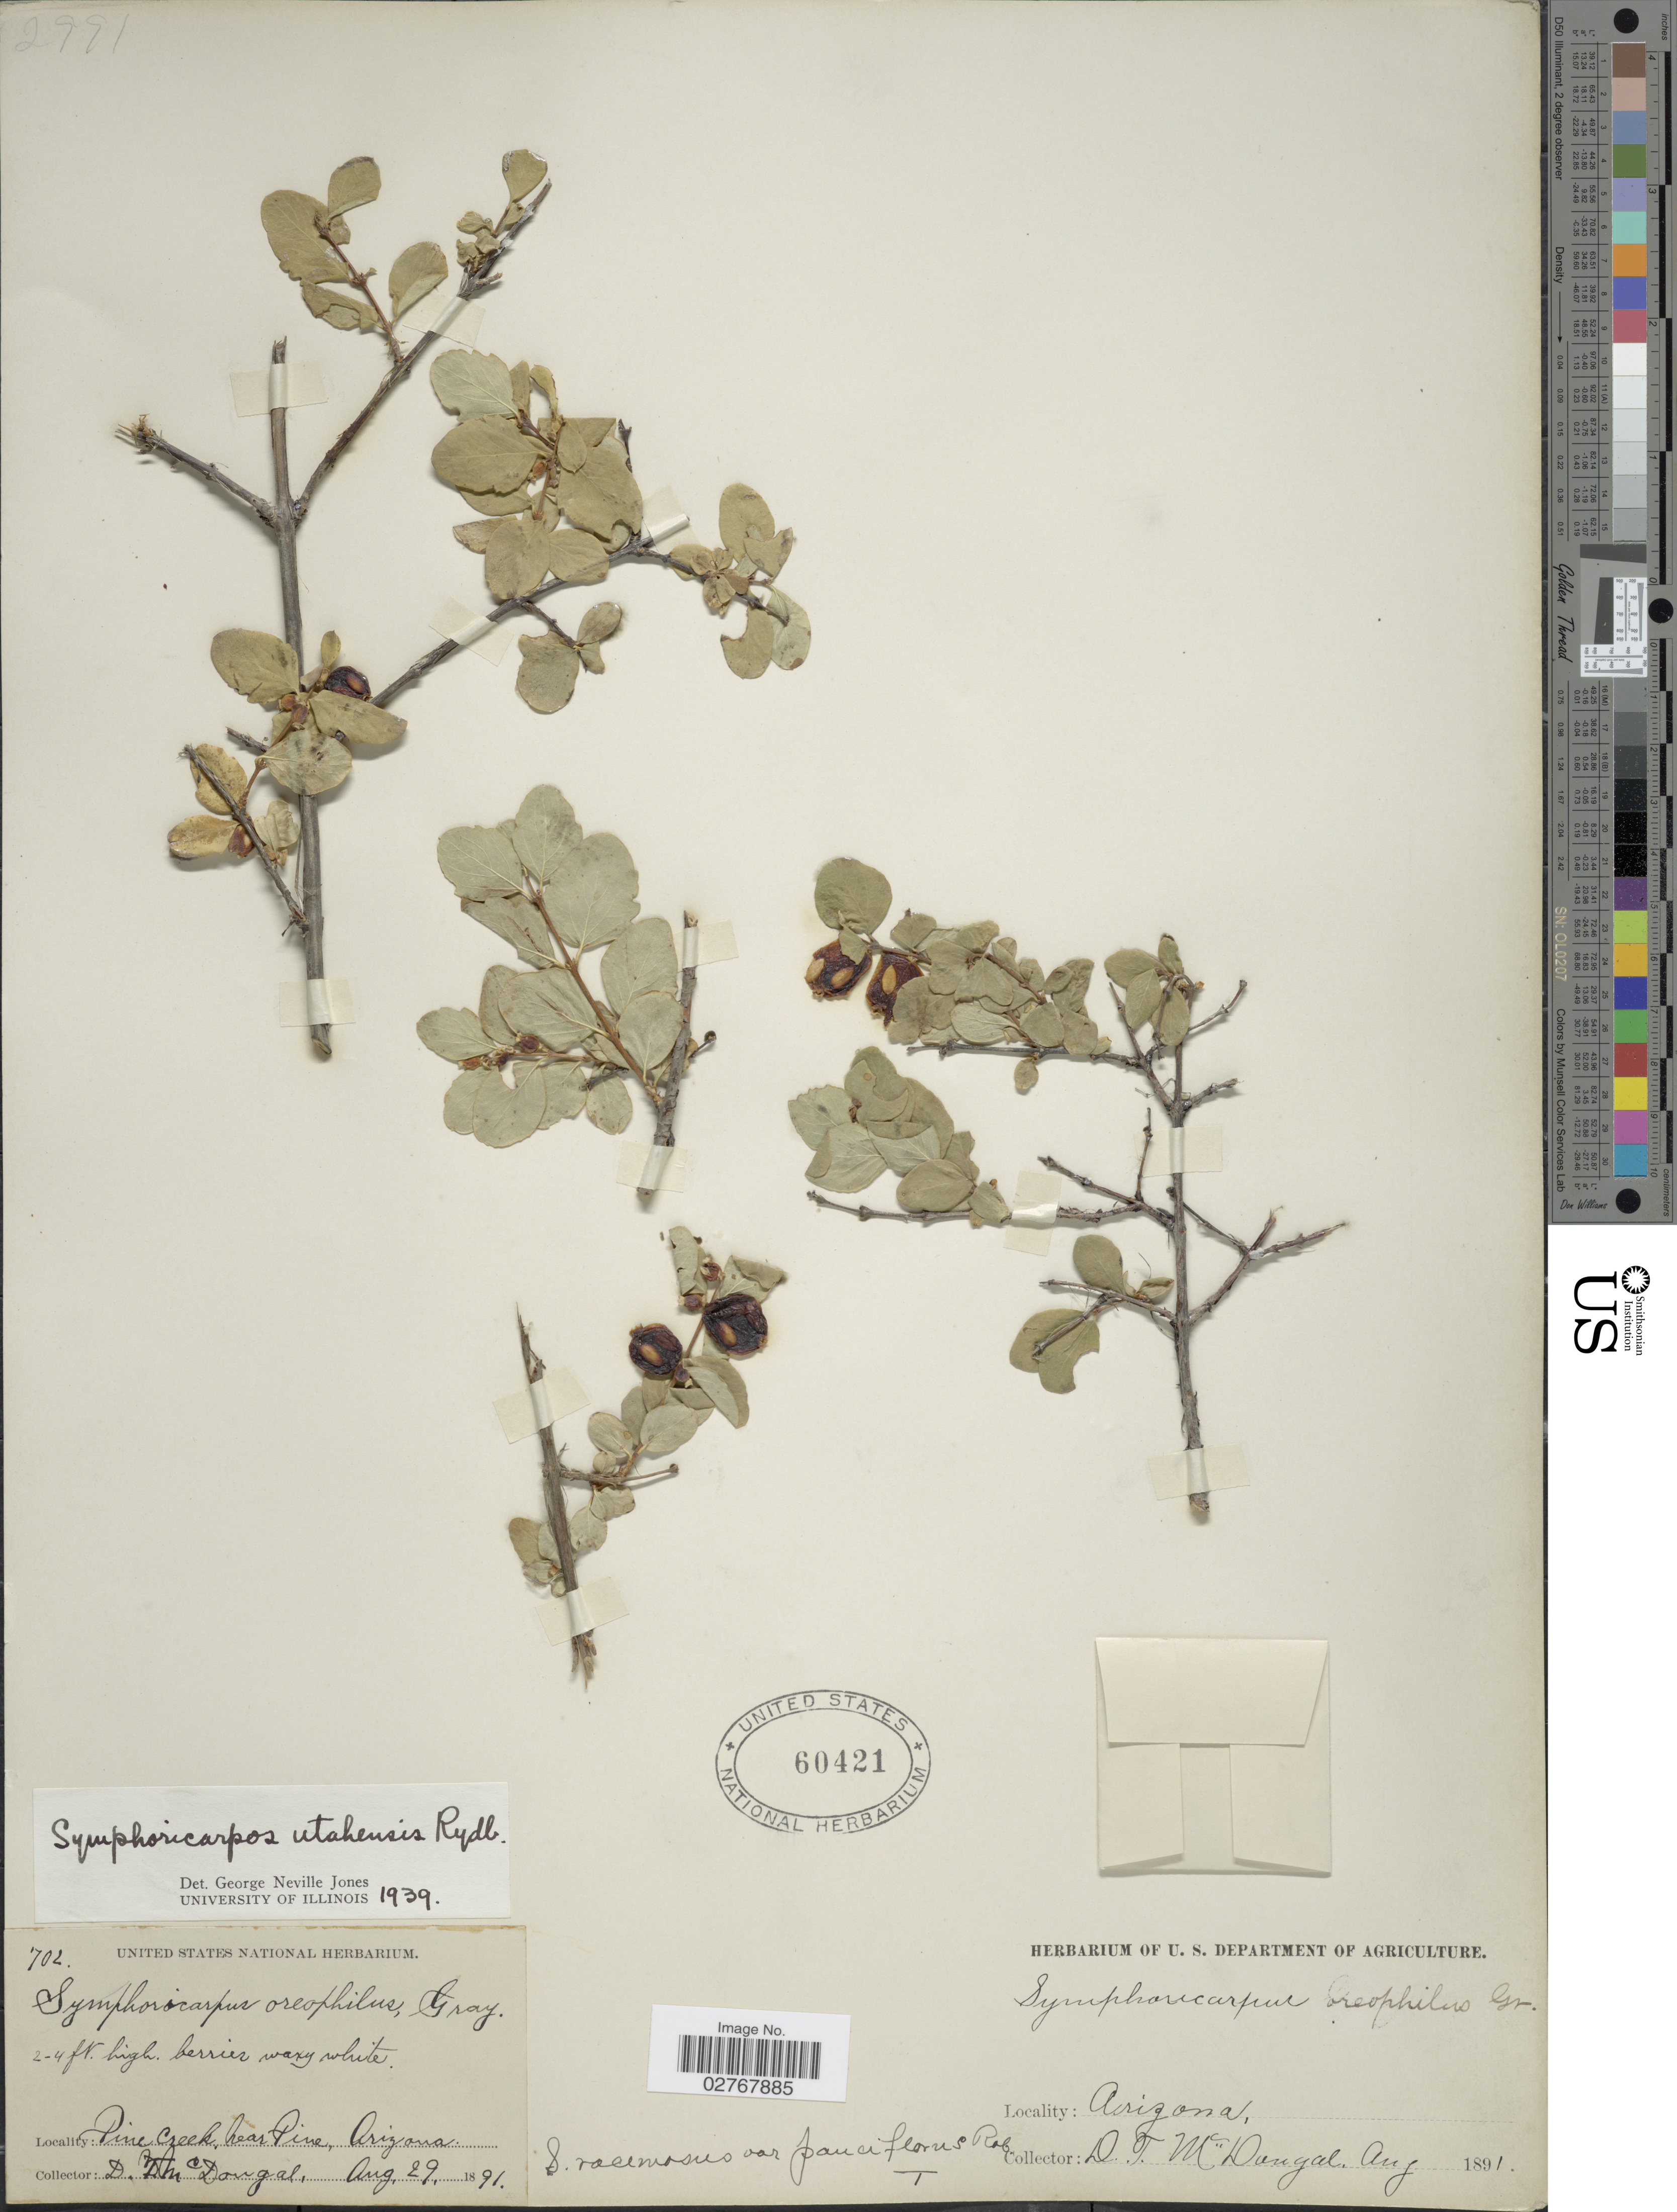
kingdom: Plantae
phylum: Tracheophyta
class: Magnoliopsida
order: Dipsacales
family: Caprifoliaceae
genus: Symphoricarpos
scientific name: Symphoricarpos utahensis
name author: Rydb.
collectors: D. McDougal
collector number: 702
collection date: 1891-08-29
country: United States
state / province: Arizona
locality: Pine Creek near Pine,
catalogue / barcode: US 60421